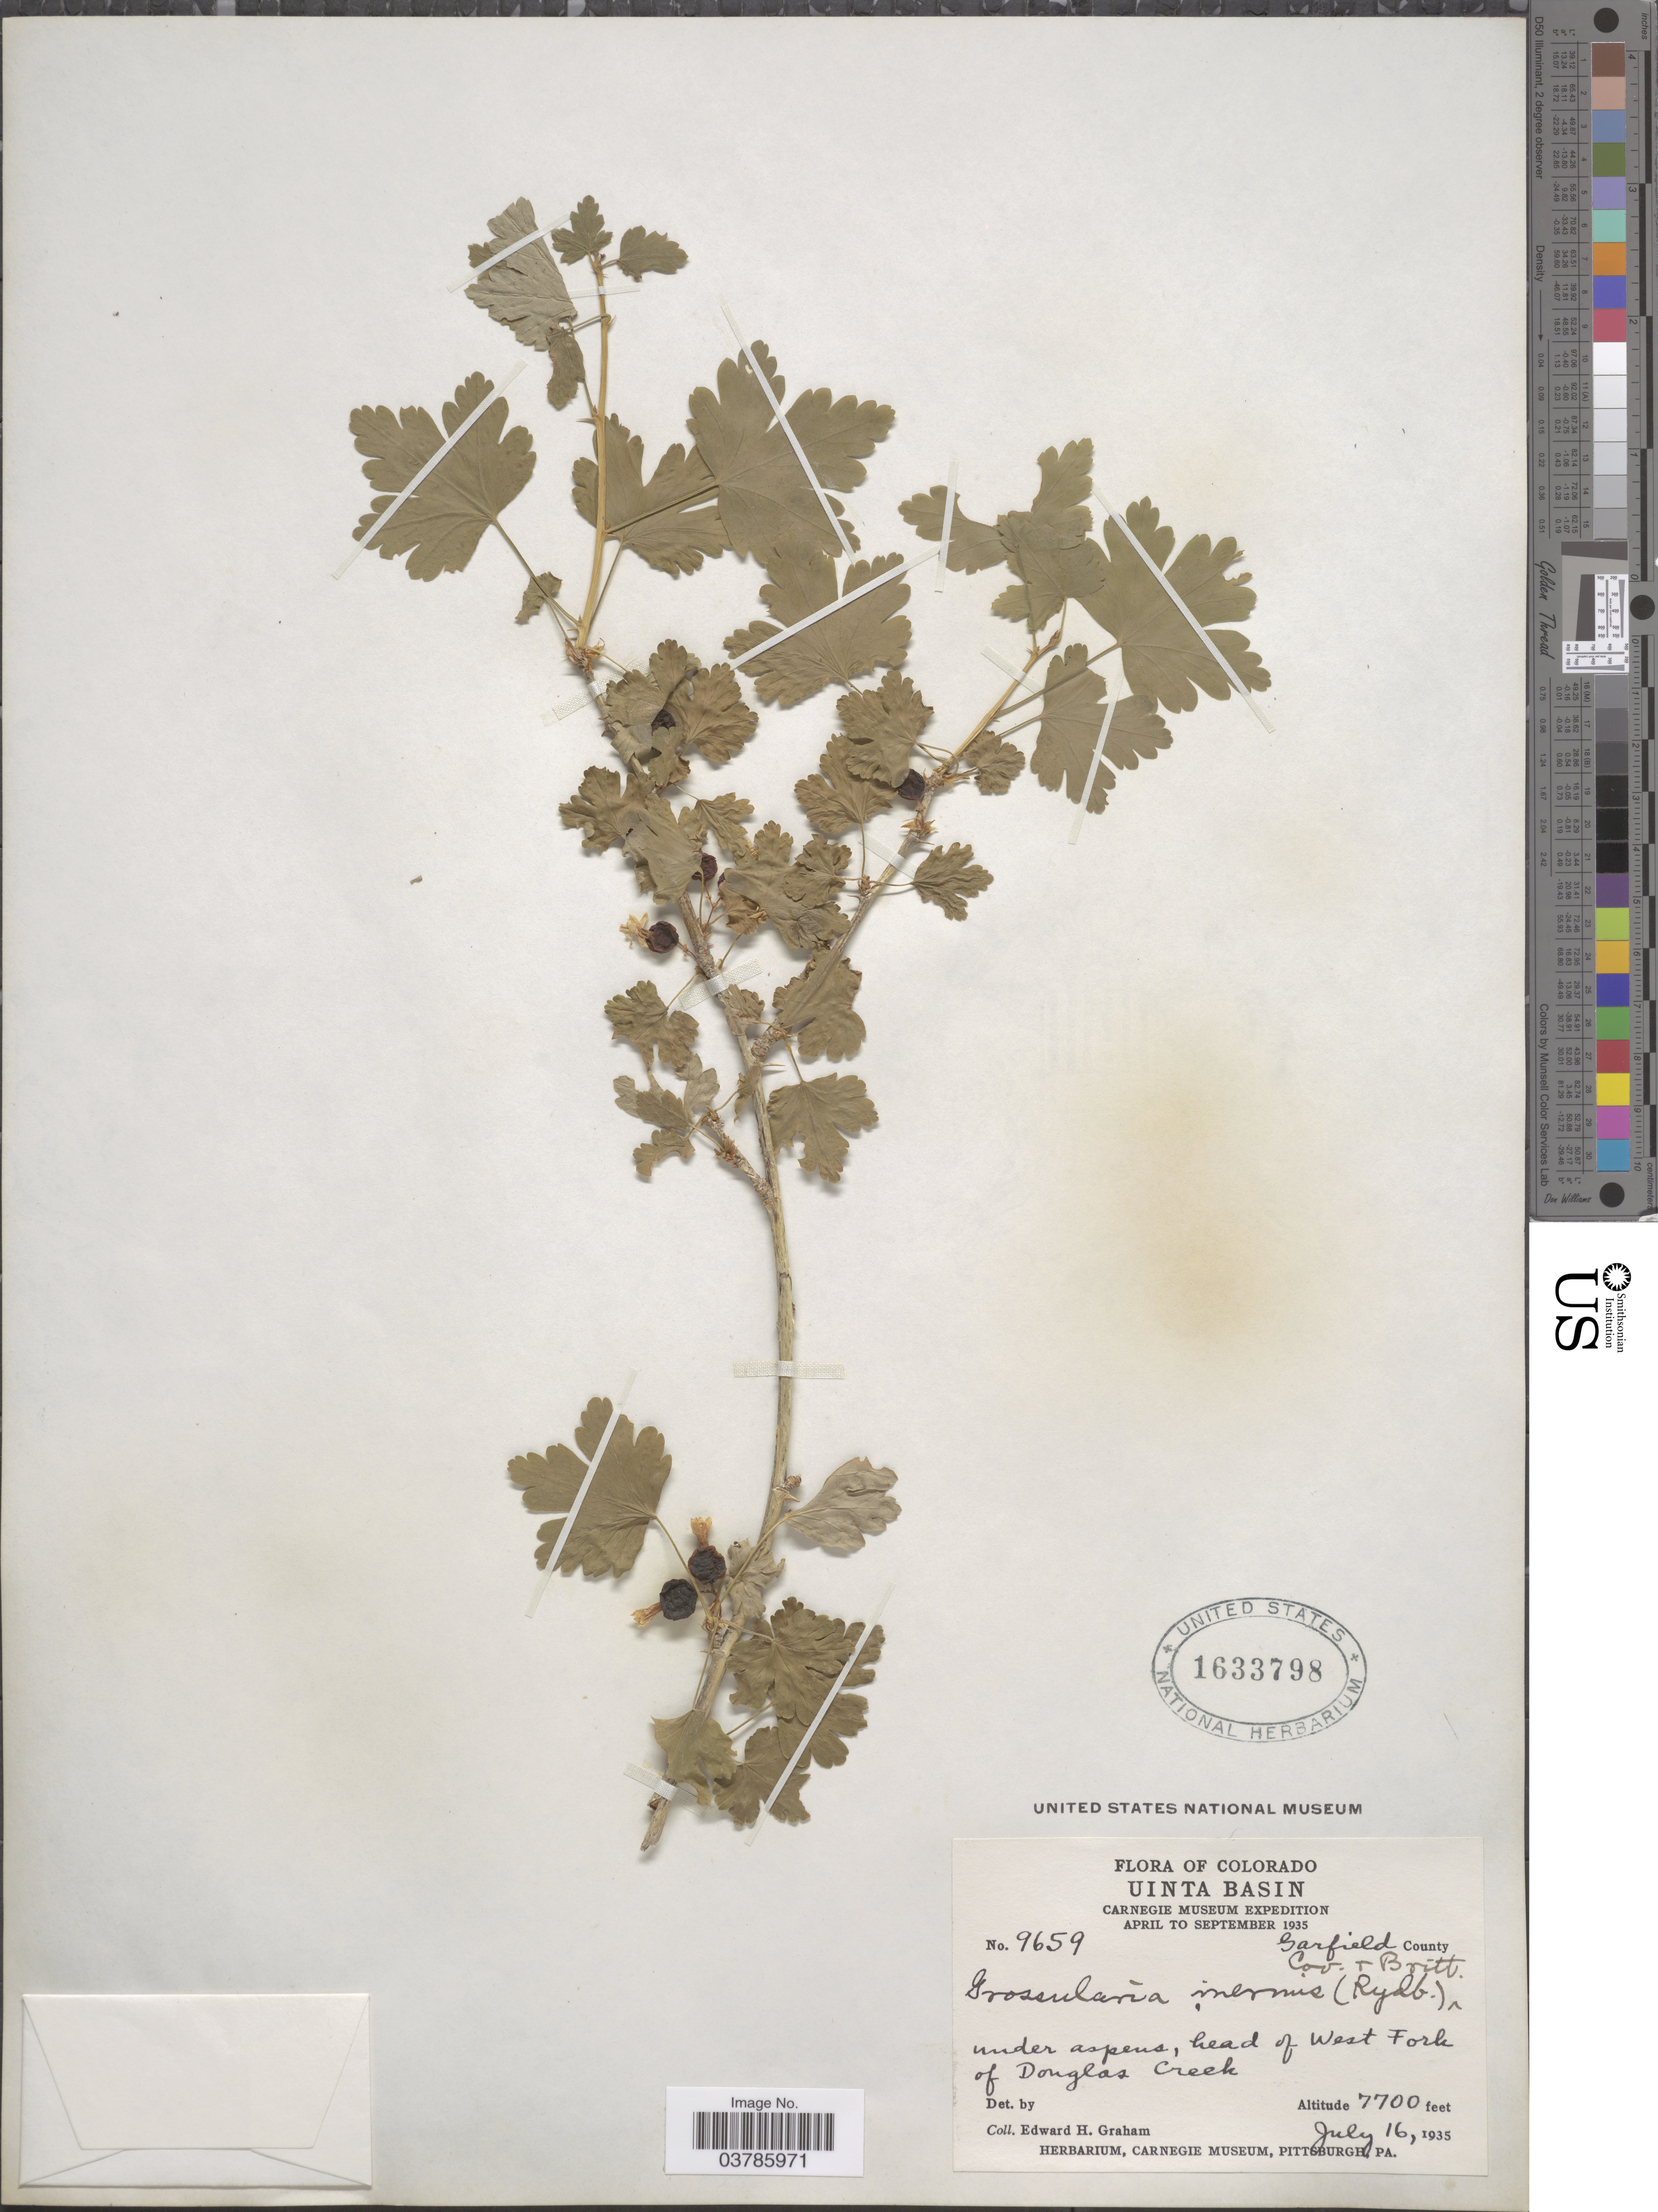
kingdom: Plantae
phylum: Tracheophyta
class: Magnoliopsida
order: Saxifragales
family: Grossulariaceae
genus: Ribes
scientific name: Ribes inerme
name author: Rydb.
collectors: E. H. Graham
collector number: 9659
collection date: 1935-07-16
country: United States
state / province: Colorado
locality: Uinta Basin. Under aspen, head of West Fork of Douglas Creek.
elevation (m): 2347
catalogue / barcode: US 1633798